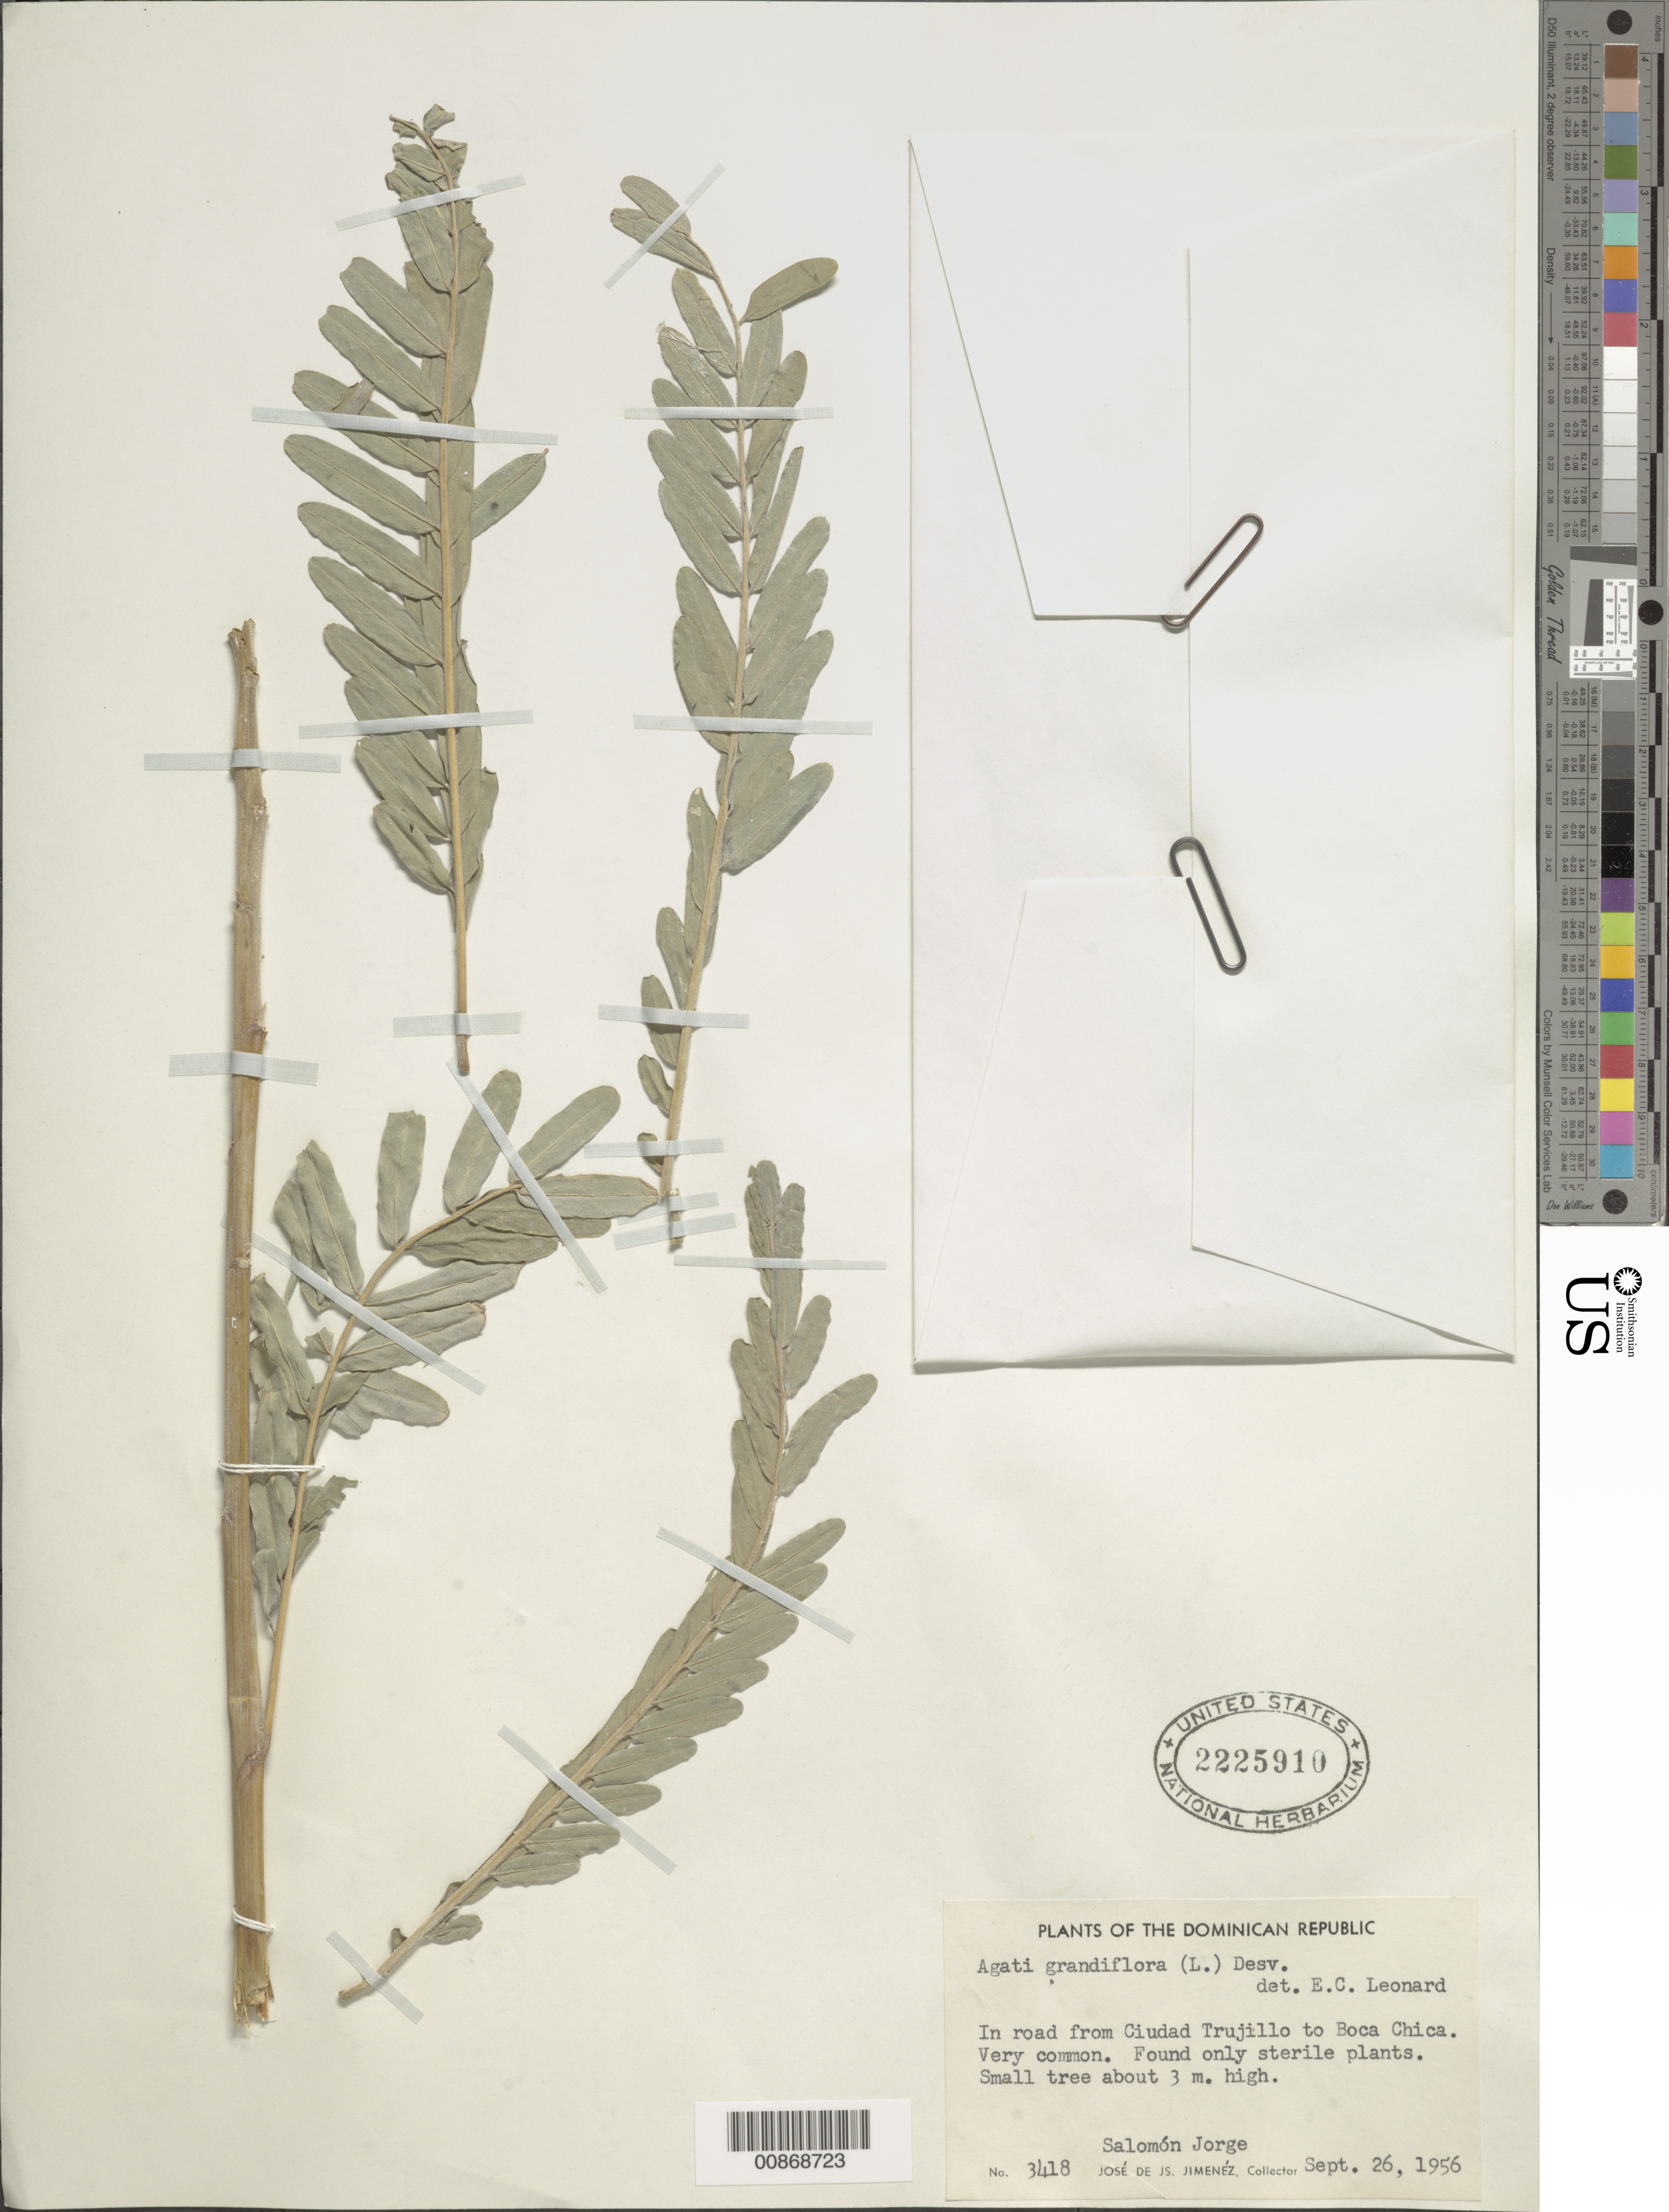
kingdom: Plantae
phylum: Tracheophyta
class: Magnoliopsida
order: Fabales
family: Fabaceae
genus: Sesbania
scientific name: Sesbania grandiflora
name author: (L.) Poir.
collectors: J. J. Jiménez Almonte & J. Salomón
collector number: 3418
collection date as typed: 26 Sep 1956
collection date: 1956-09-26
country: Dominican Republic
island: Hispaniola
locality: In road from Ciudad Trujillo to Boca Chica.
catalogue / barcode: US 2225910